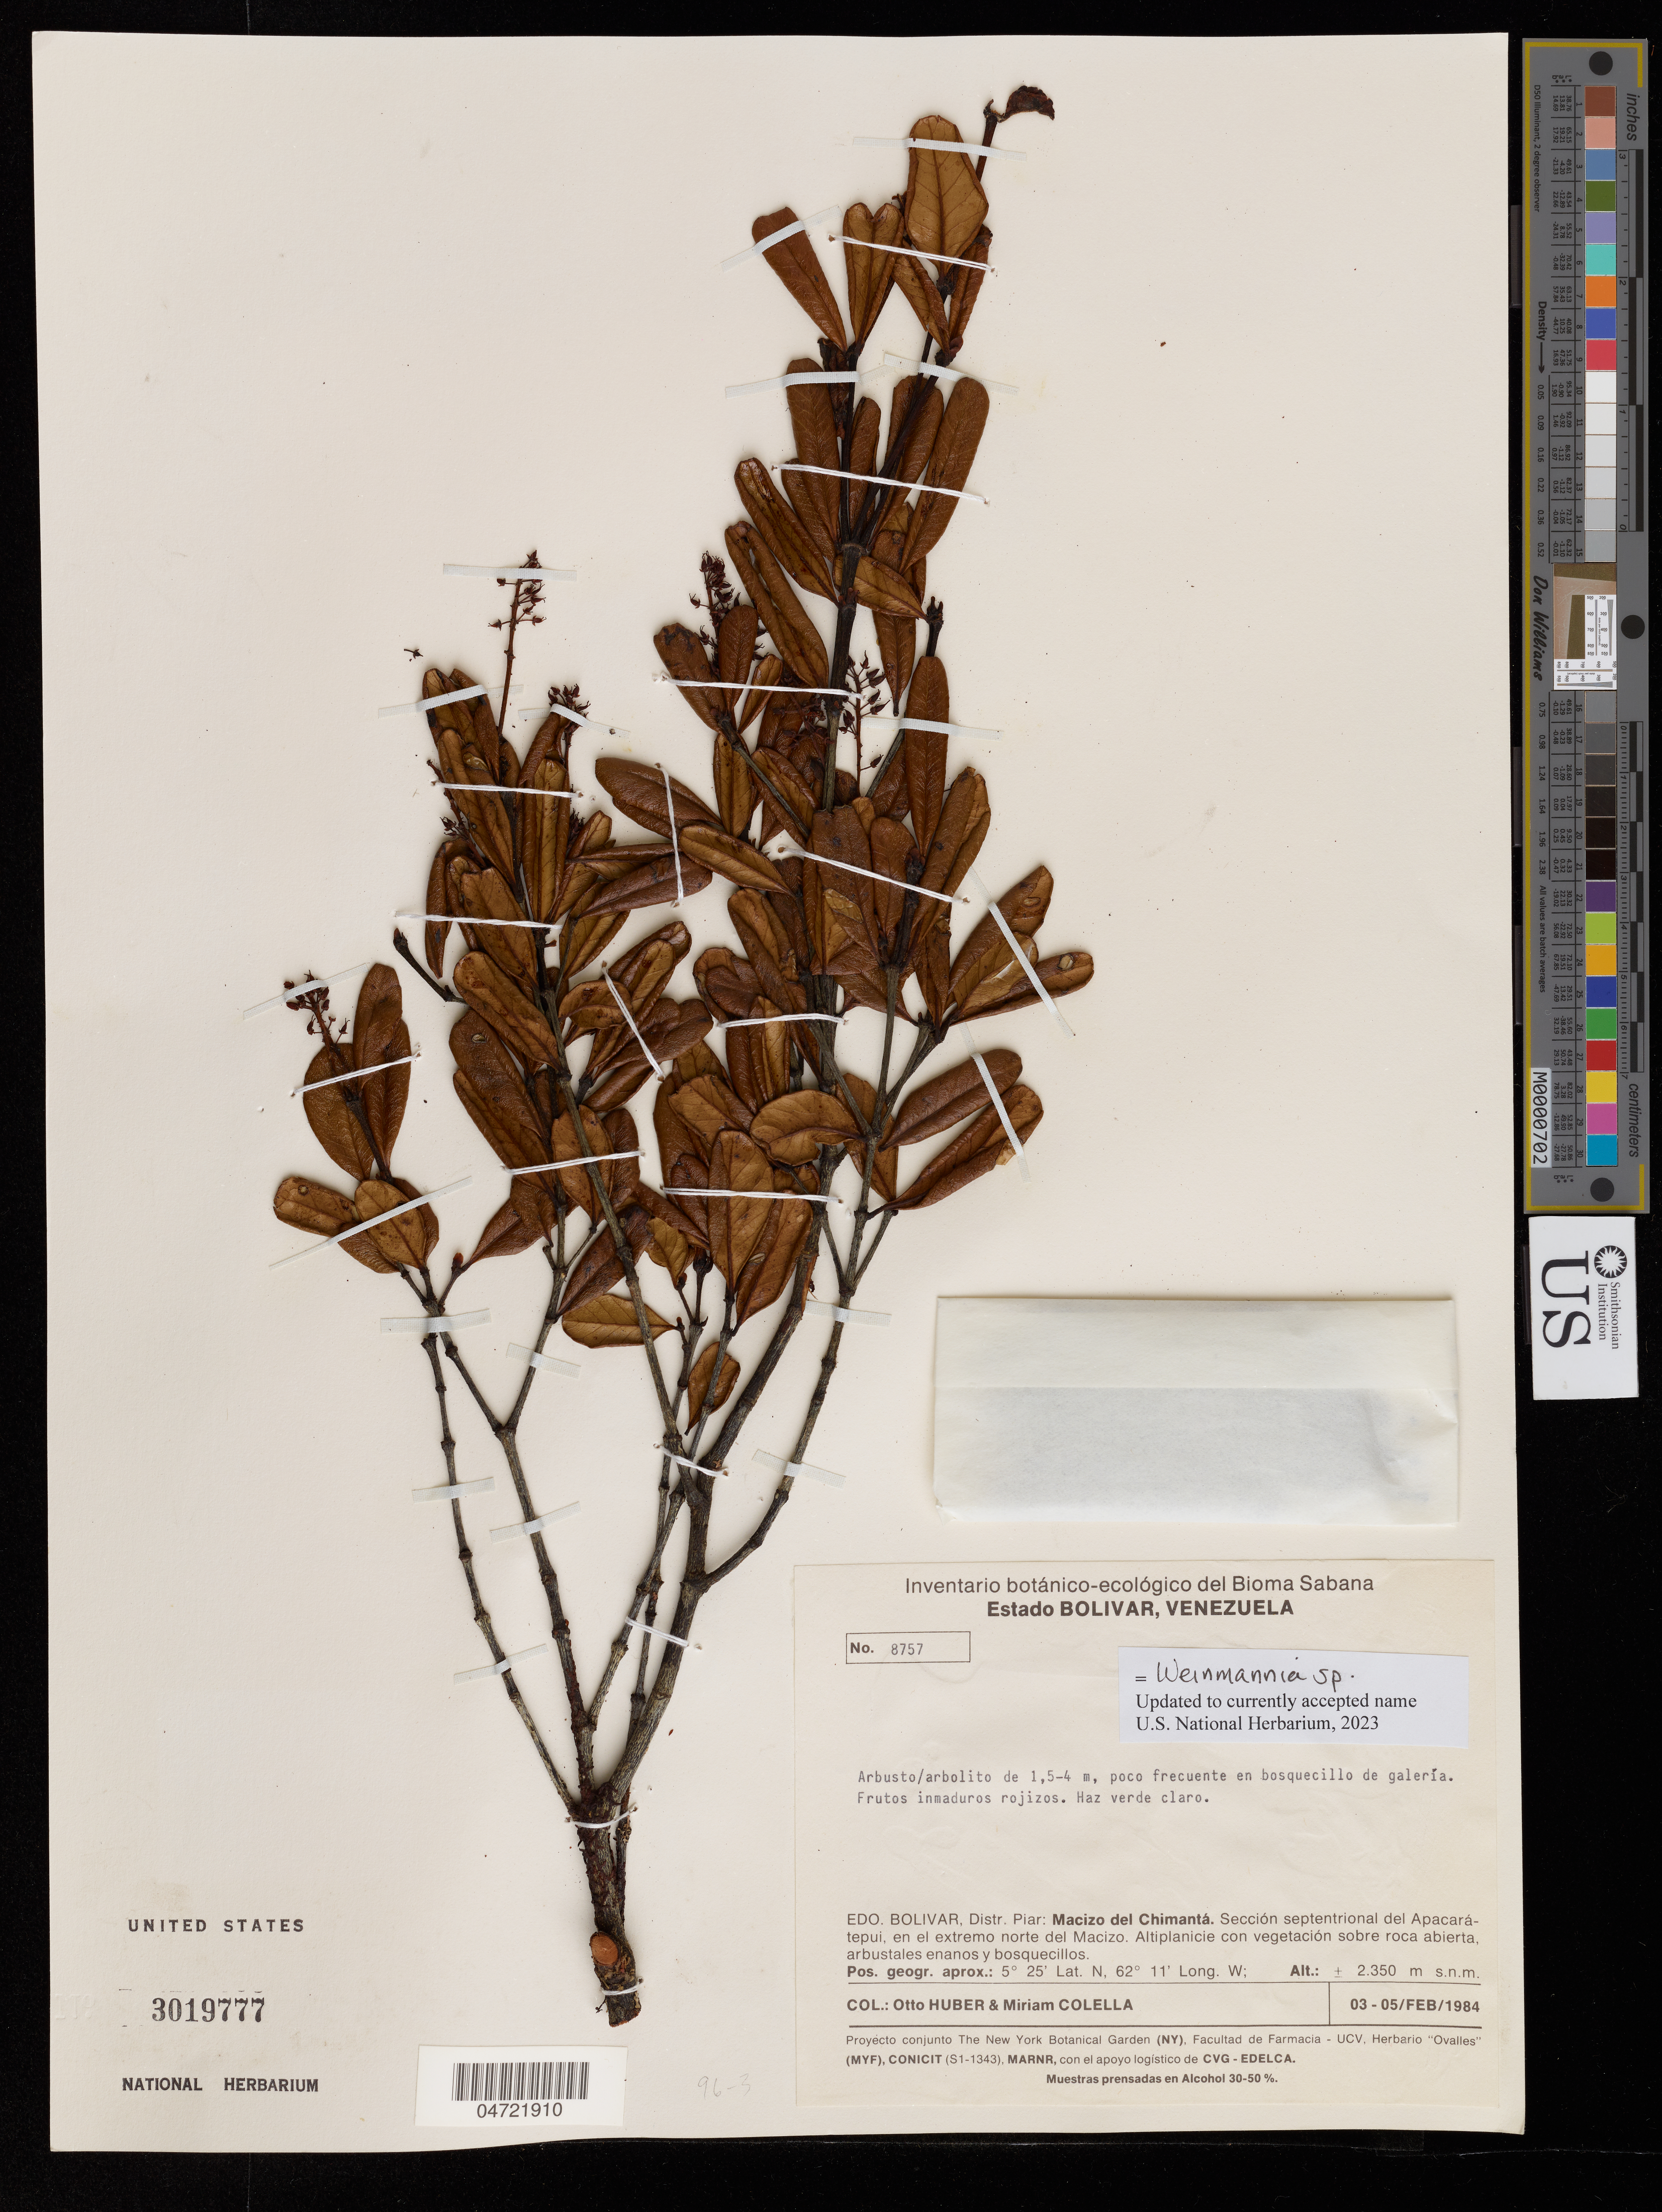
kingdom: Plantae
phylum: Tracheophyta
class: Magnoliopsida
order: Oxalidales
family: Cunoniaceae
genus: Weinmannia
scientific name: Weinmannia sp.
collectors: O. Huber & M. Colella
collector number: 8757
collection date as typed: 3-Feb-84 to 5-Feb-84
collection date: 1984-02-03/1984-02-05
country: Venezuela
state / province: Bolívar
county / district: Piar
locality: Macizo del Chimantá, sección septentríonal del Abacapá-tepuí, en el extremo norte del Macizo.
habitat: Poco Frecuente en bosquecillo de galeria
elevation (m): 2350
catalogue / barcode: US 3019777